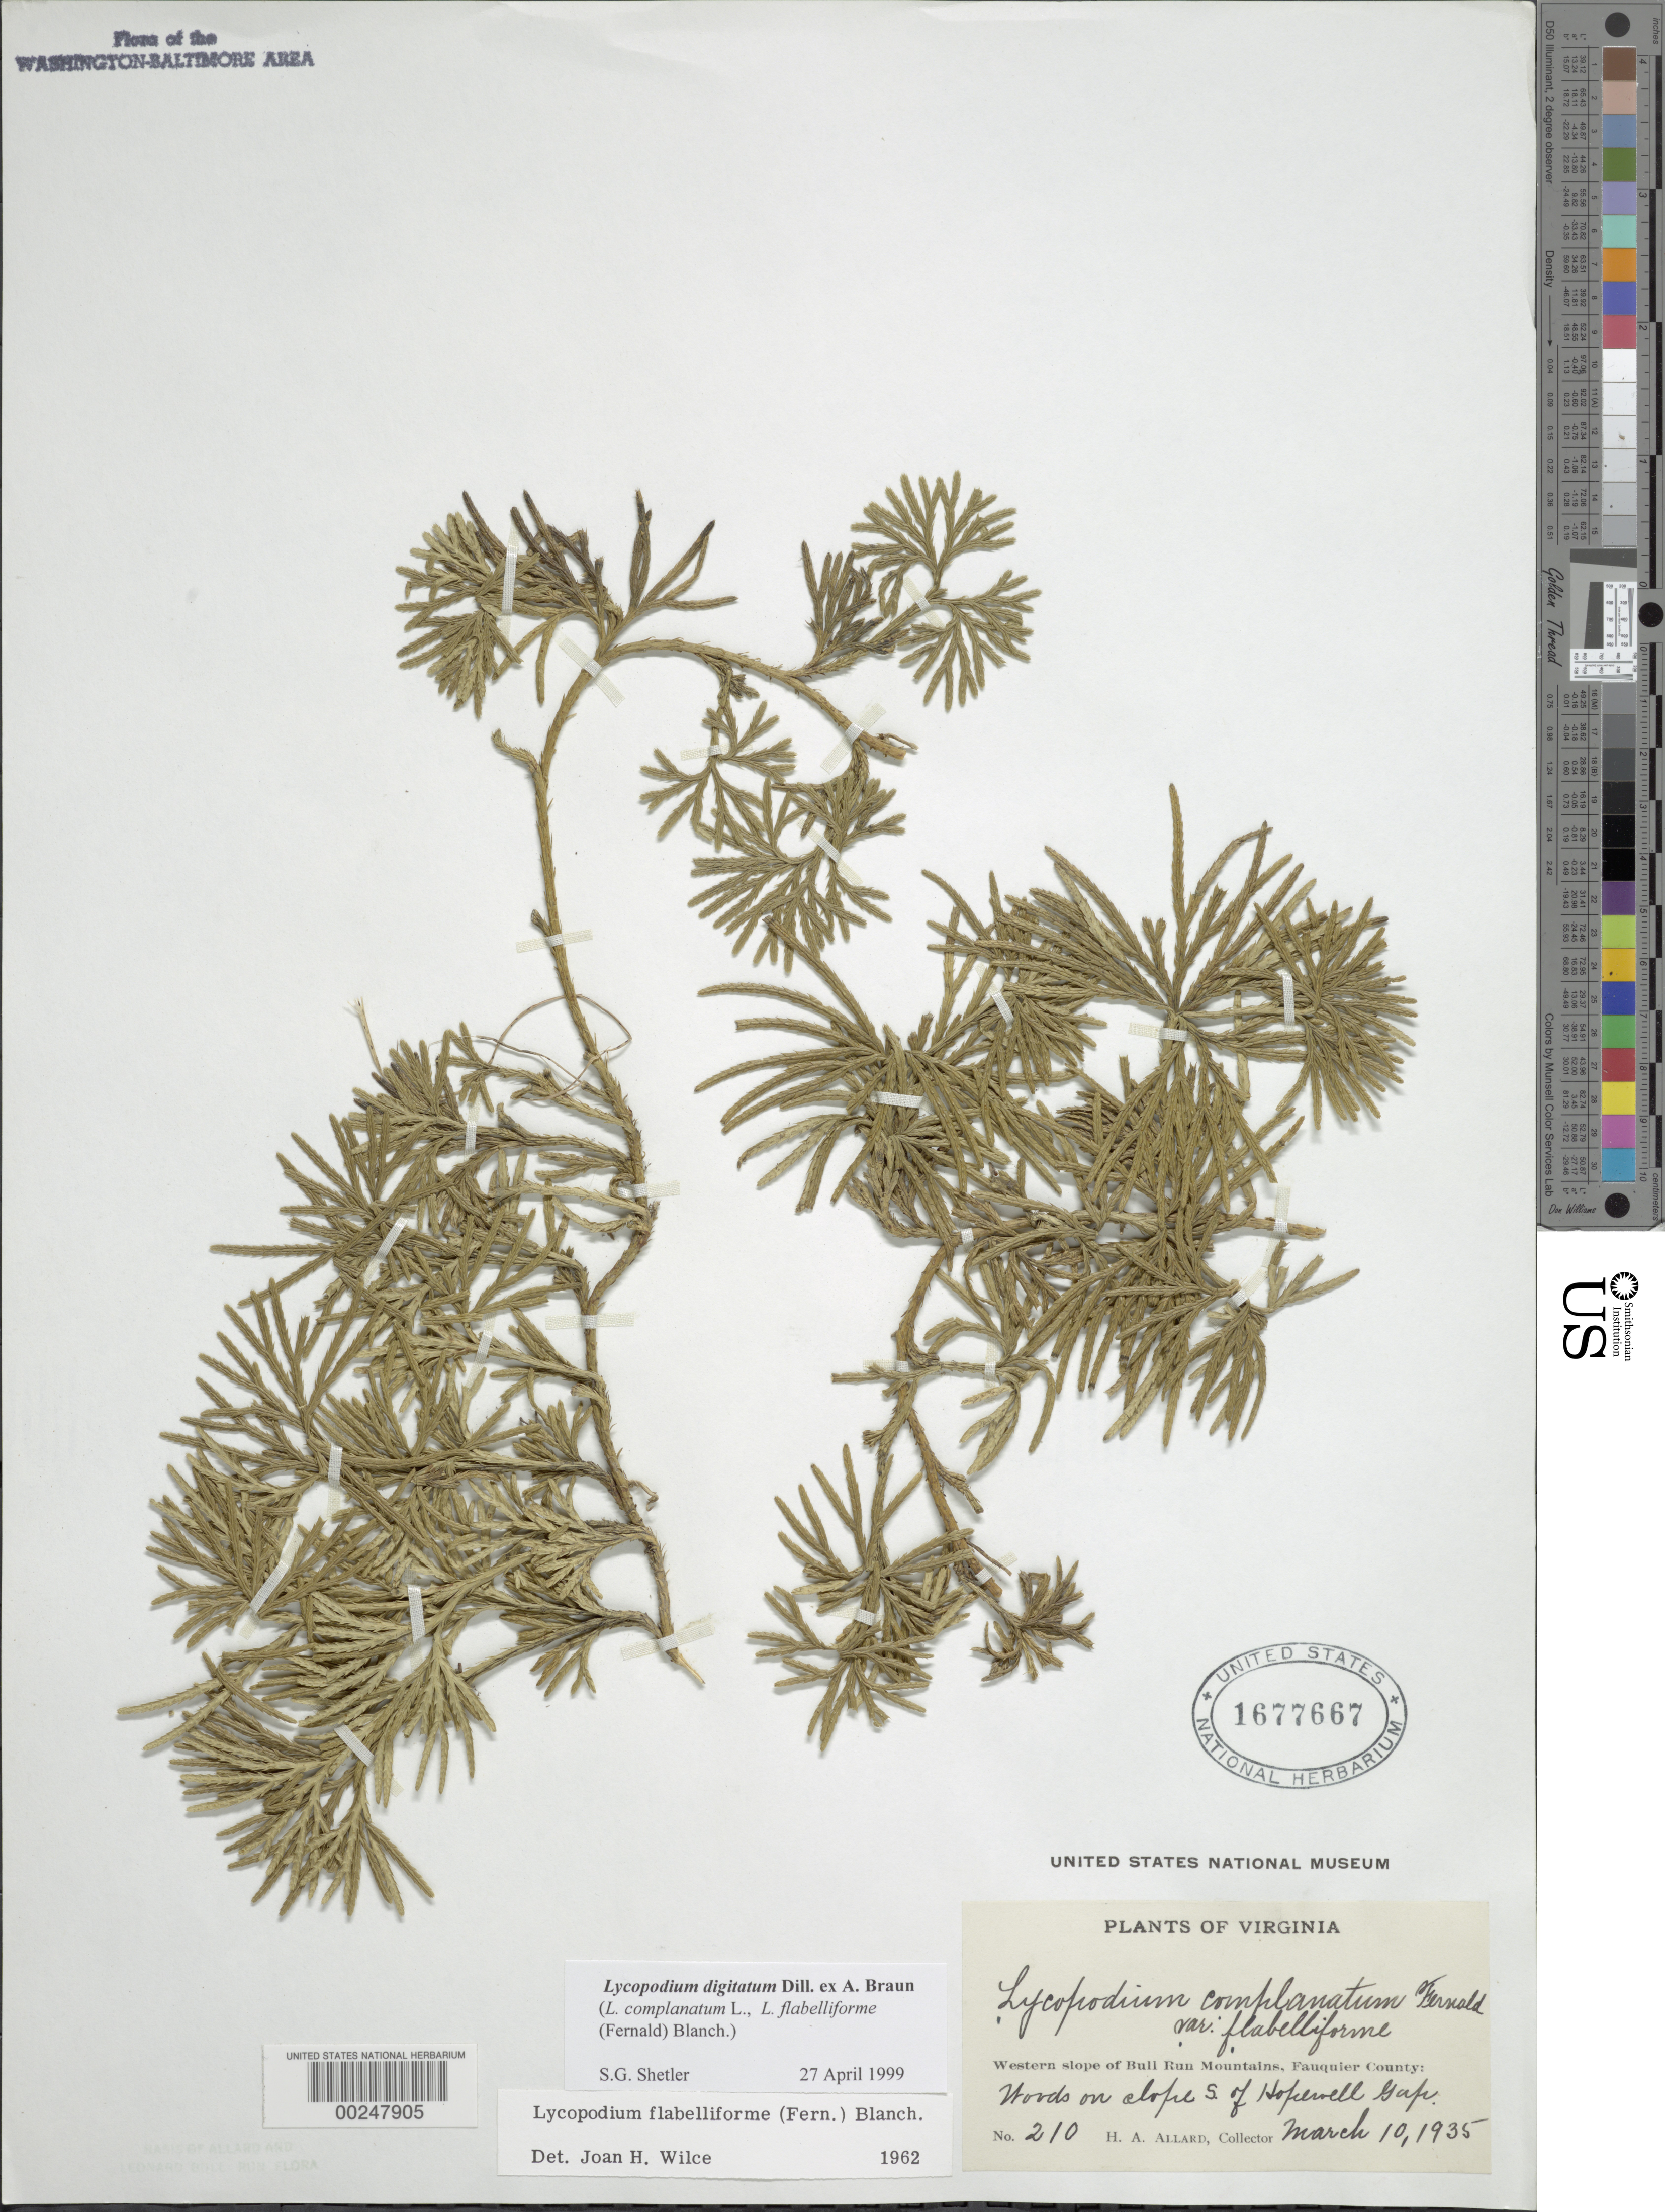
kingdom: Plantae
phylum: Tracheophyta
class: Lycopodiopsida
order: Lycopodiales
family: Lycopodiaceae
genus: Diphasiastrum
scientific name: Diphasiastrum digitatum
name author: (Dill. ex A. Braun) Holub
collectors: H. A. Allard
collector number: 210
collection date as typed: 10 Mar 1935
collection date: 1935-03-10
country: United States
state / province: Virginia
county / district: Fauquier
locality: South of Hopewell Gap, western slope of Bull Run Mountains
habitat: Woods on slope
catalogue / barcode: US 1677667